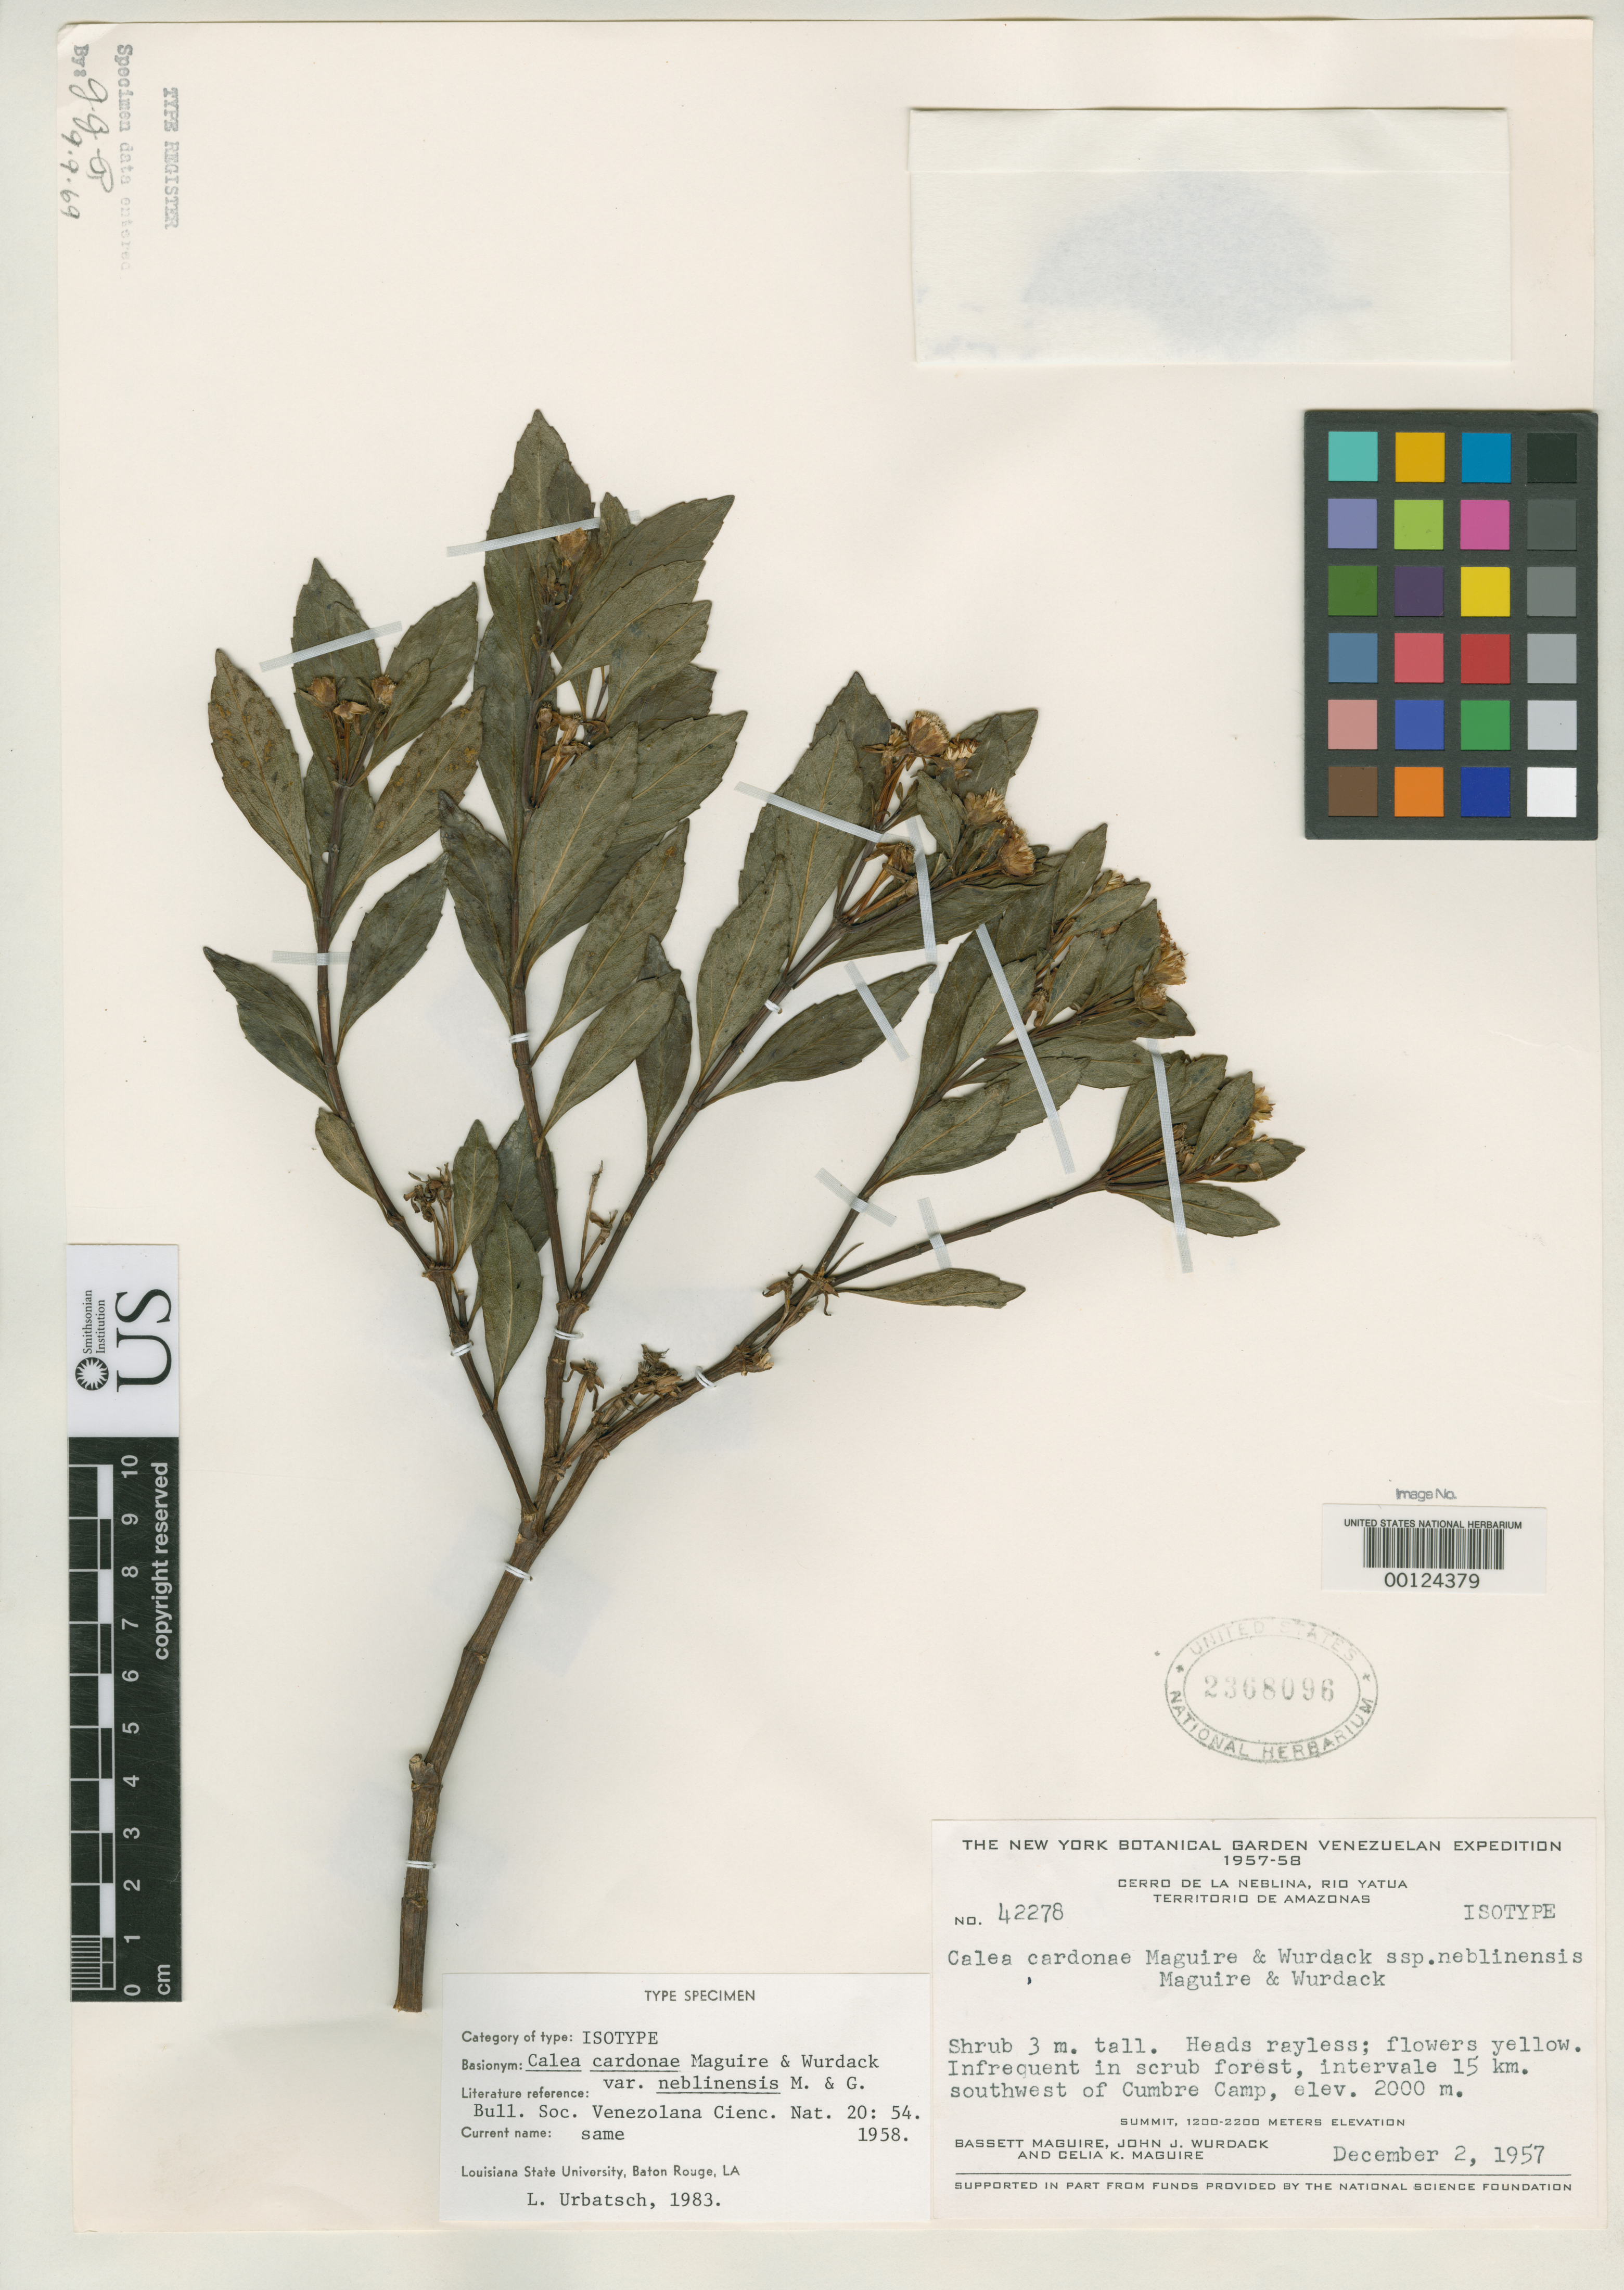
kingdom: Plantae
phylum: Tracheophyta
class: Magnoliopsida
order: Asterales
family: Asteraceae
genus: Calea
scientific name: Calea cardonae subsp. neblinensis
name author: Maguire & Wurdack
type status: Isotype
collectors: B. Maguire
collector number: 42278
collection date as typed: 02 Dec 1957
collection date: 1957-12-02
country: Venezuela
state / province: Amazonas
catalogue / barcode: US 2368096